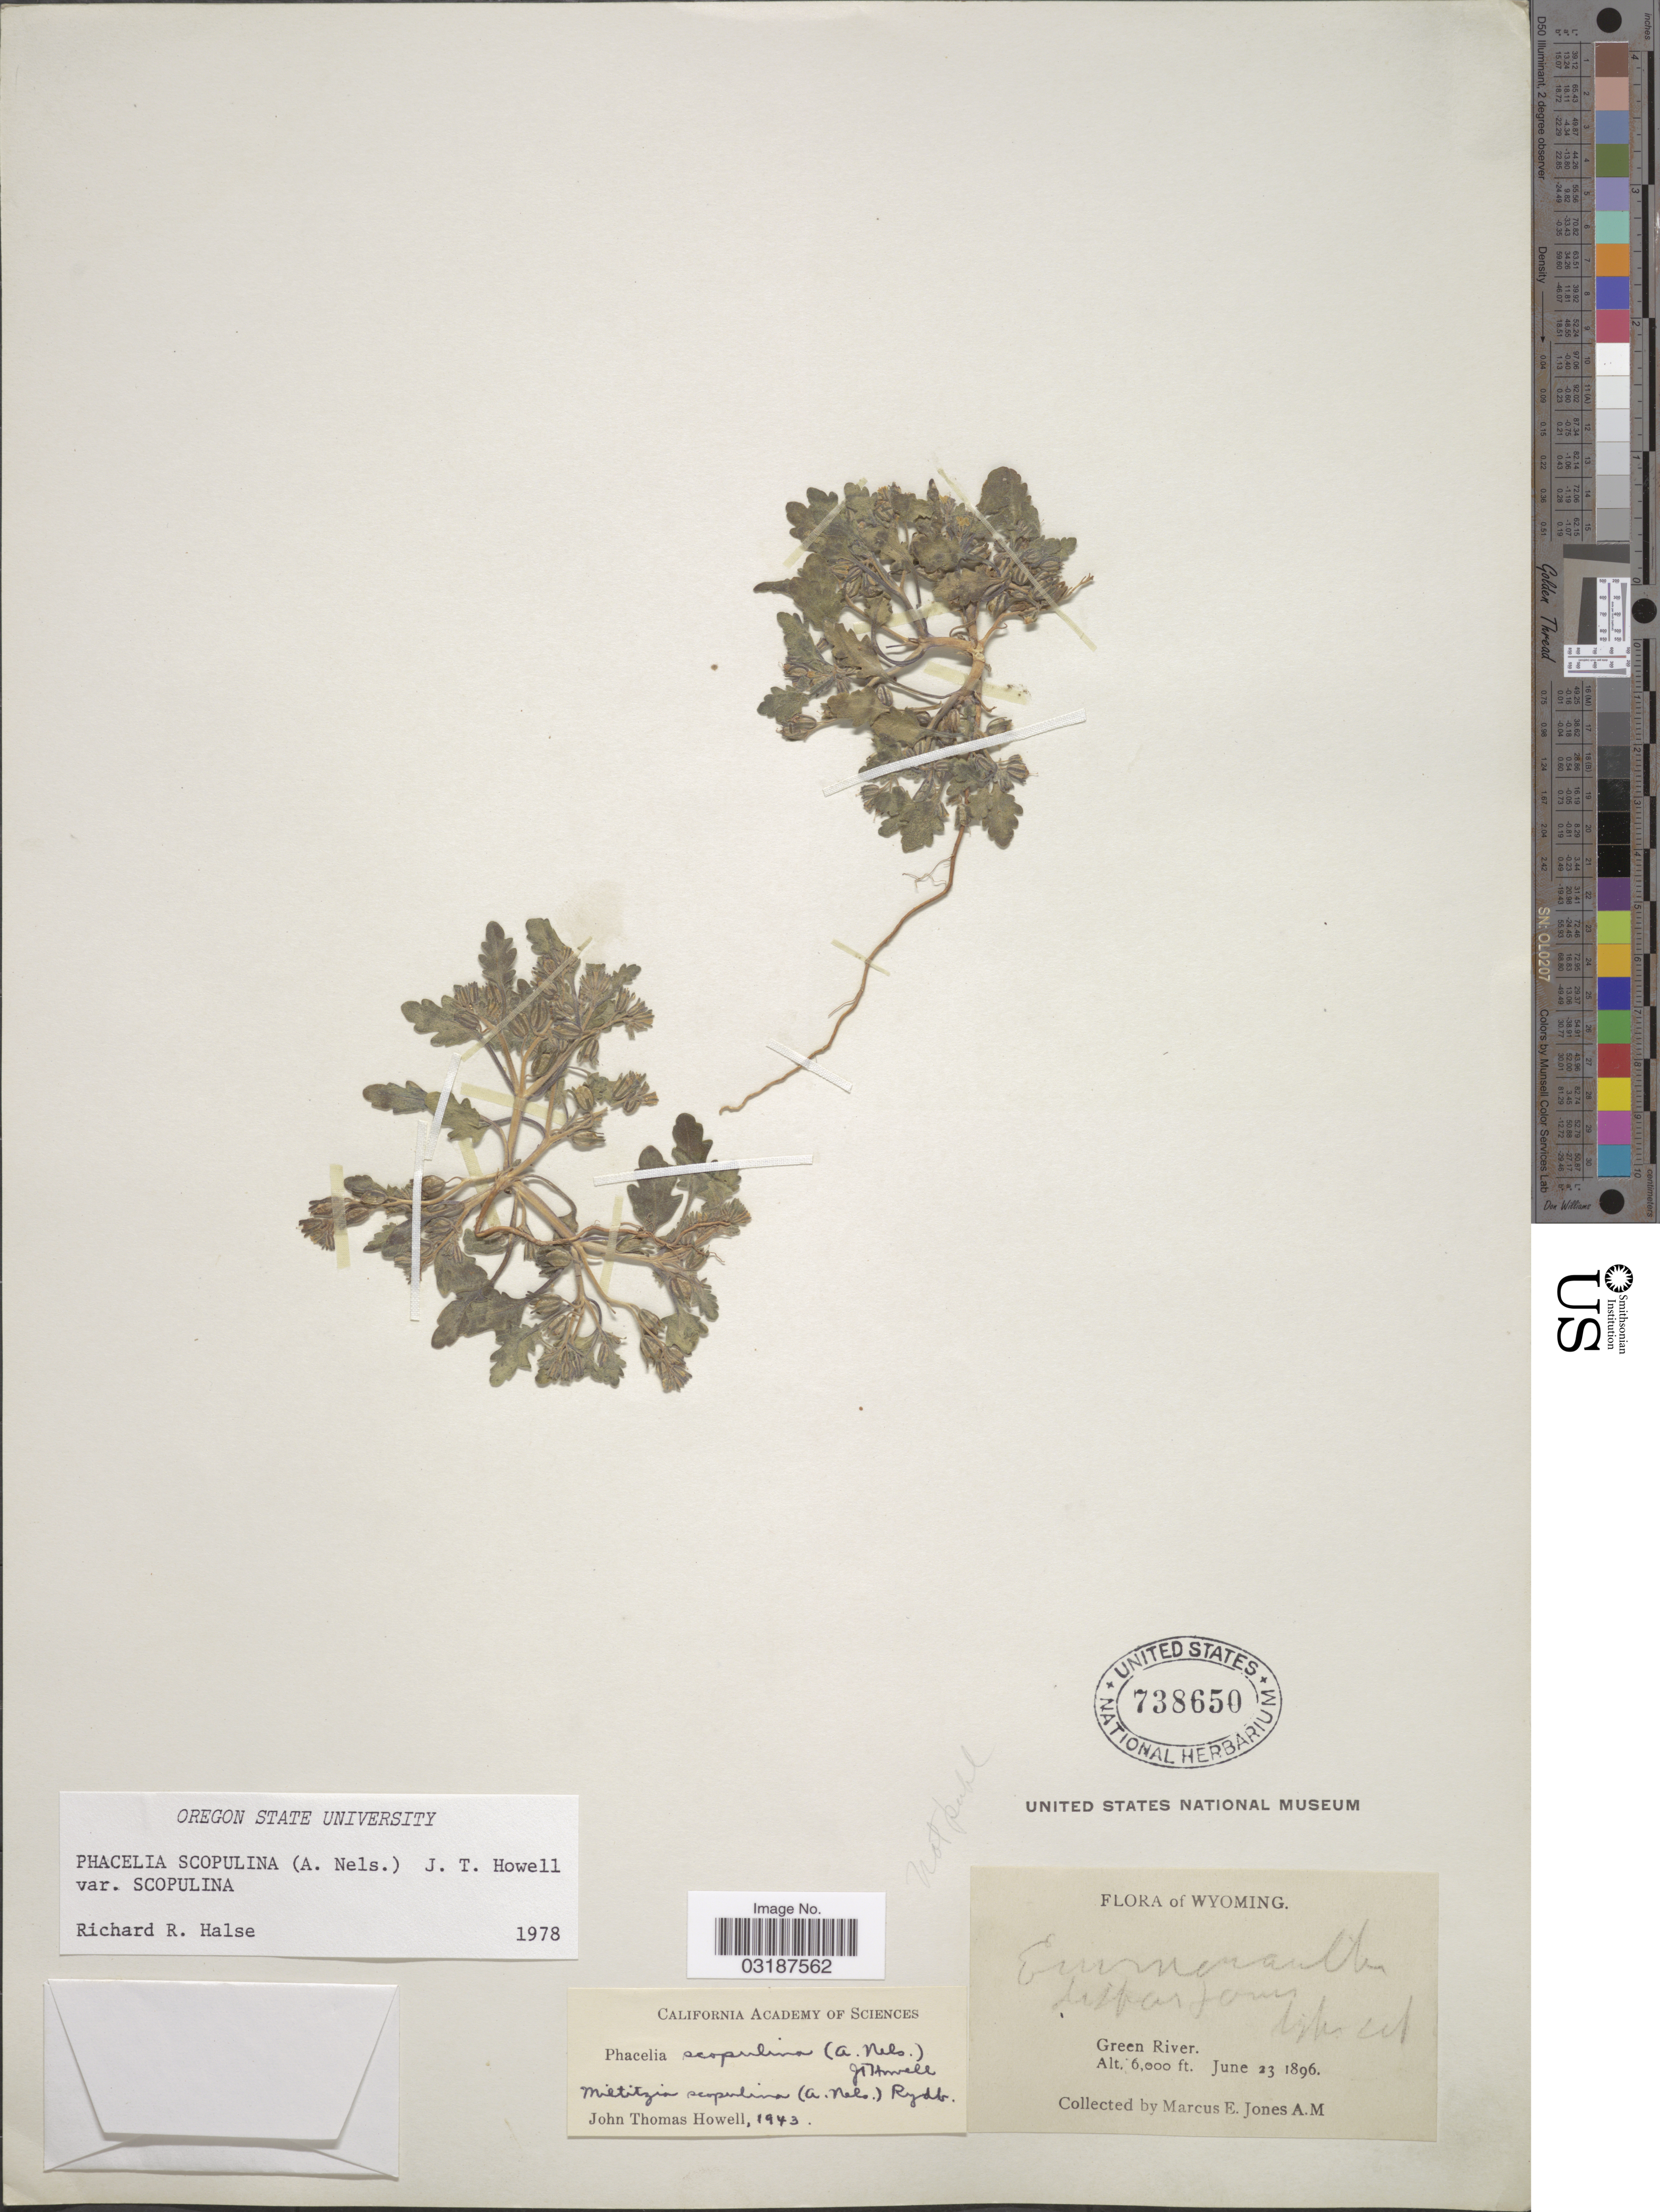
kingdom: Plantae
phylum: Tracheophyta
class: Magnoliopsida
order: Boraginales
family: Hydrophyllaceae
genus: Phacelia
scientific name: Phacelia scopulina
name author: (A. Nelson) J.T. Howell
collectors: M. E. Jones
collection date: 1896-06-23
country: United States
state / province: Wyoming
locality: Green River.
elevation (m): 1829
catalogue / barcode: US 738650